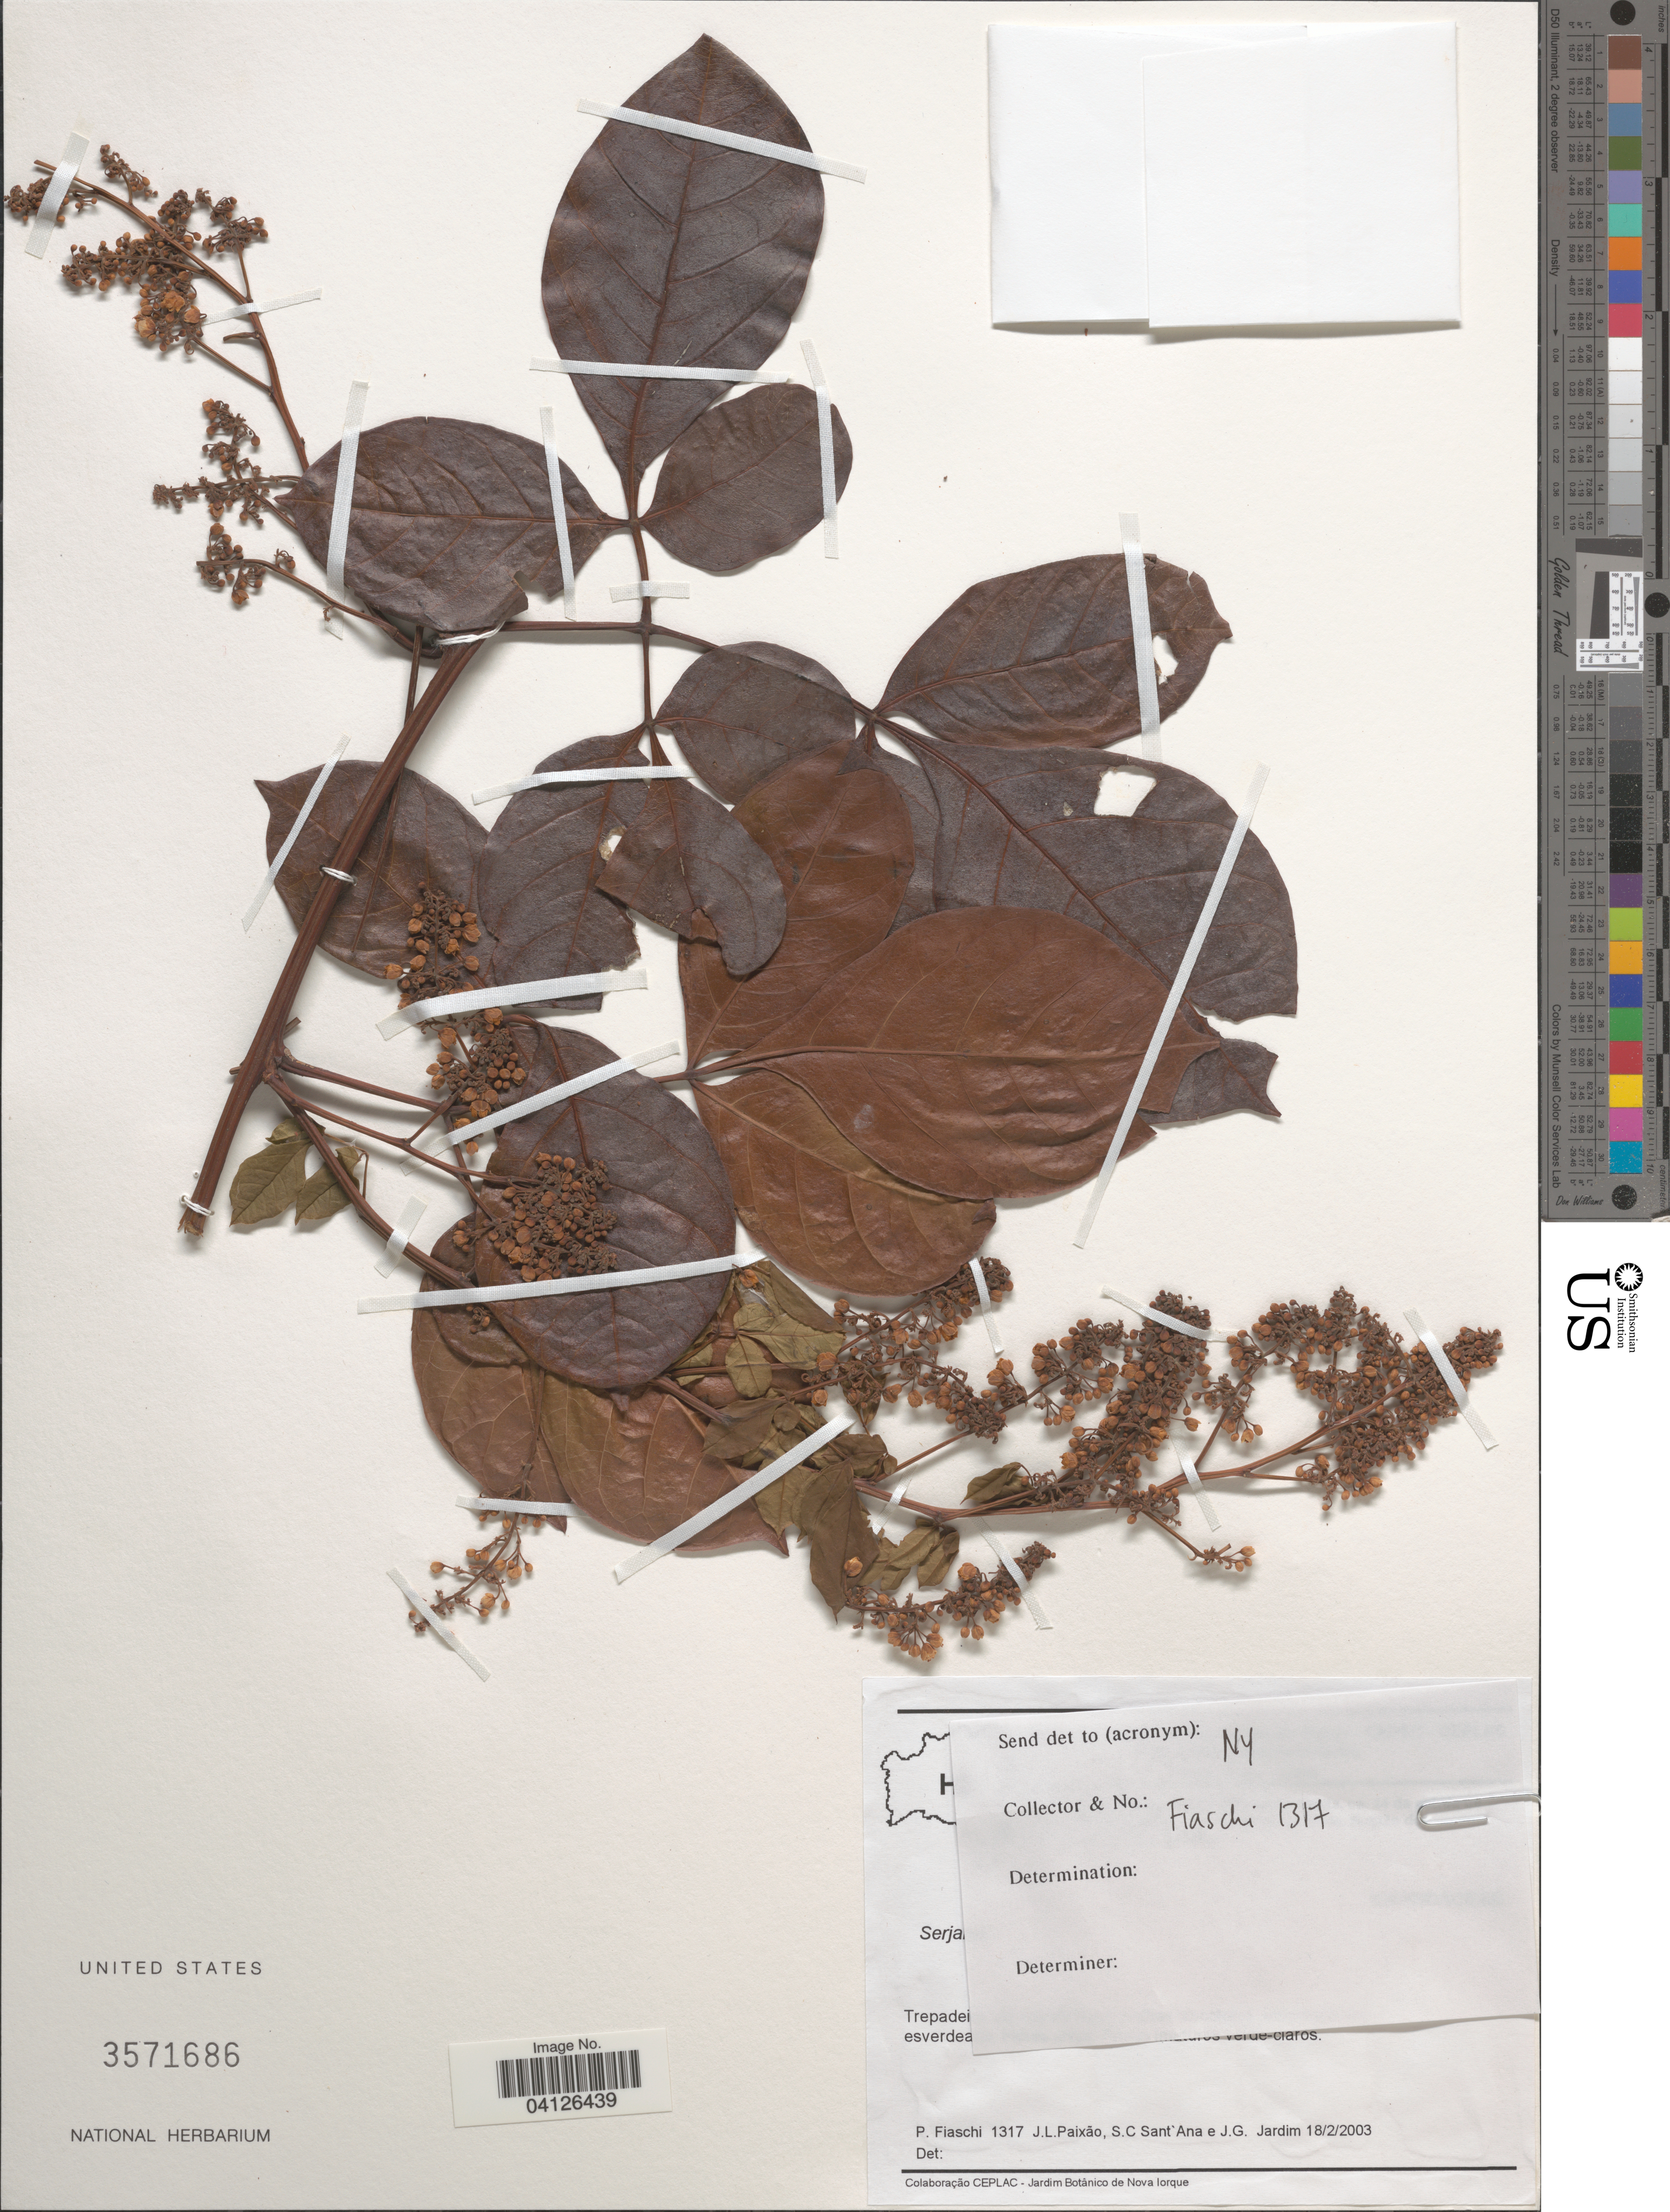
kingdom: Plantae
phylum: Tracheophyta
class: Magnoliopsida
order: Sapindales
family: Sapindaceae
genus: Serjania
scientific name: Serjania sp.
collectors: P. Fiaschi, J. L. Paixão, S. Sant´Ana & J. G. Járdim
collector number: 1317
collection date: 2003-02-18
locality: Trepadei [illegible text] esverdea [illegible text]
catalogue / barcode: US 3571686